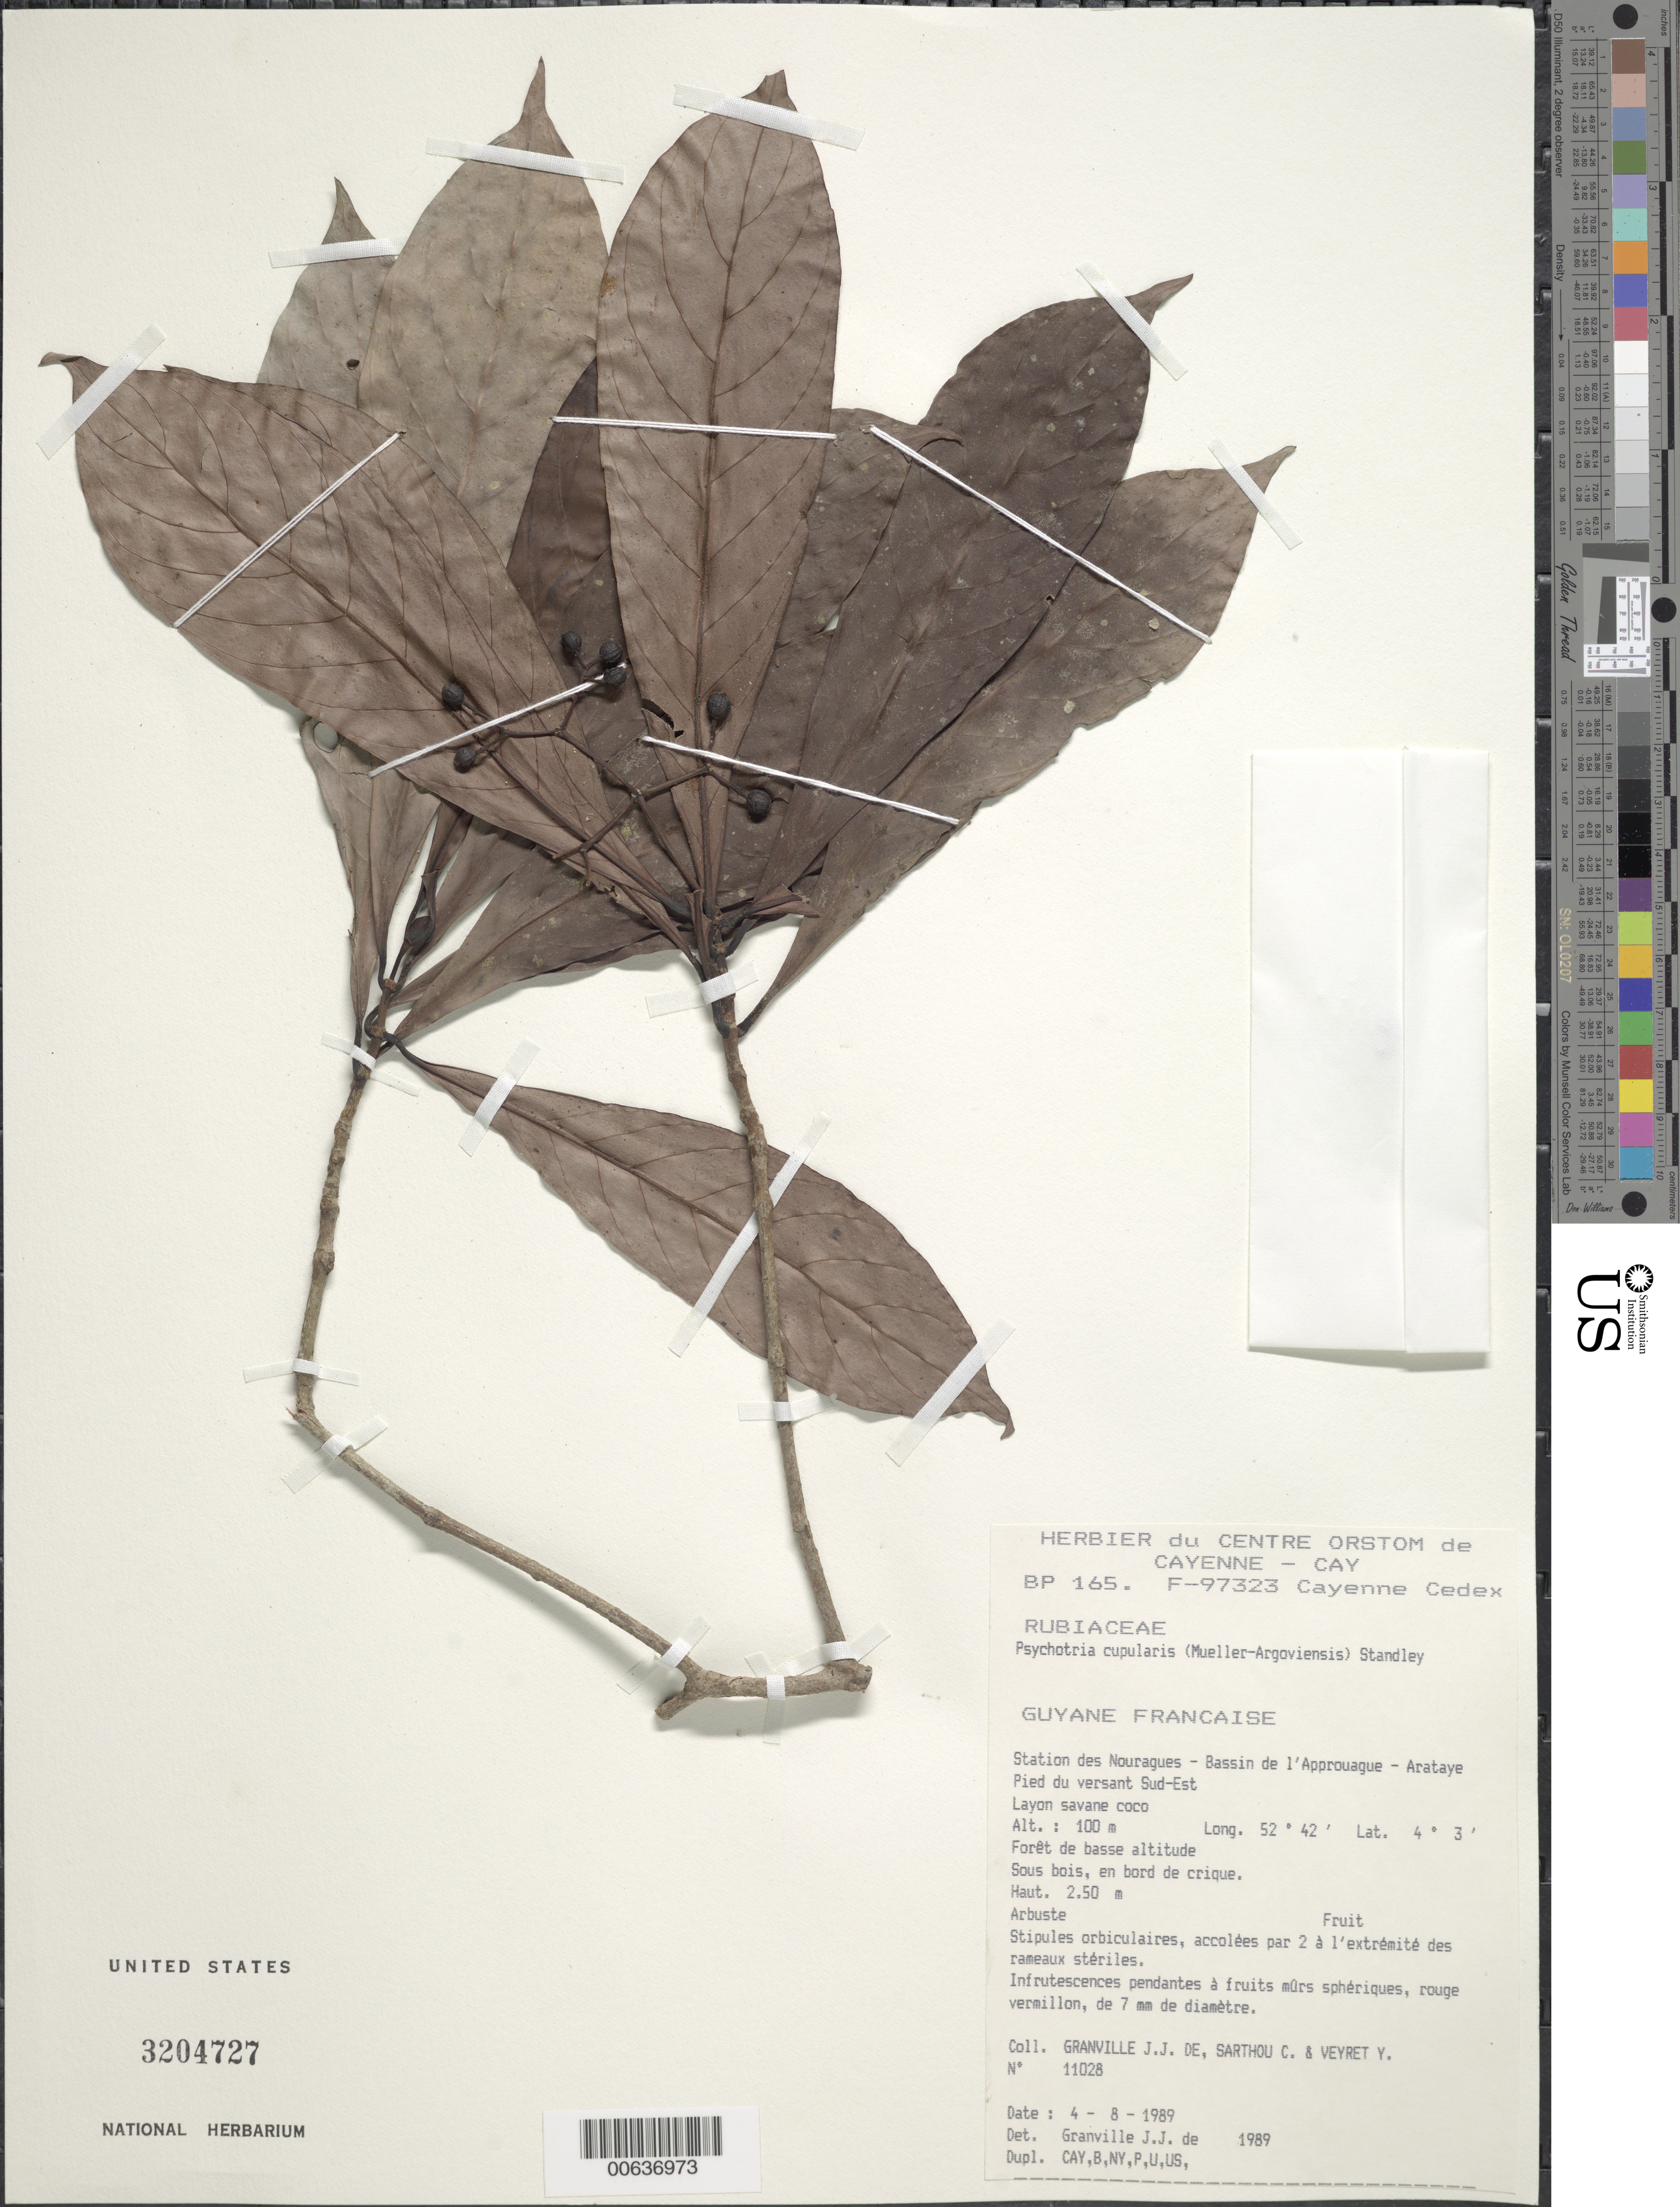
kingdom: Plantae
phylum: Tracheophyta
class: Magnoliopsida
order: Gentianales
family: Rubiaceae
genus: Psychotria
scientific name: Psychotria cupularis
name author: (Müll. Arg.) Standl.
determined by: Granville, J. J. de, (CAY), Institut de Recherche pour le Developpement (IRD) (FRENCH GUIANA)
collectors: J.-J. de Granville, C. Sarthou & Y. Veyret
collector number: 11028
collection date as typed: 4-Aug-89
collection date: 1989-08-04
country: French Guiana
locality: Station des Nouragues, Bassin de l'Approuague, Arataye; Pied du versant Sud-Est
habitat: Layon savane coco. Froet de basse altitude. Sous bois, en bord de crique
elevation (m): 100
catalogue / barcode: US 3204727